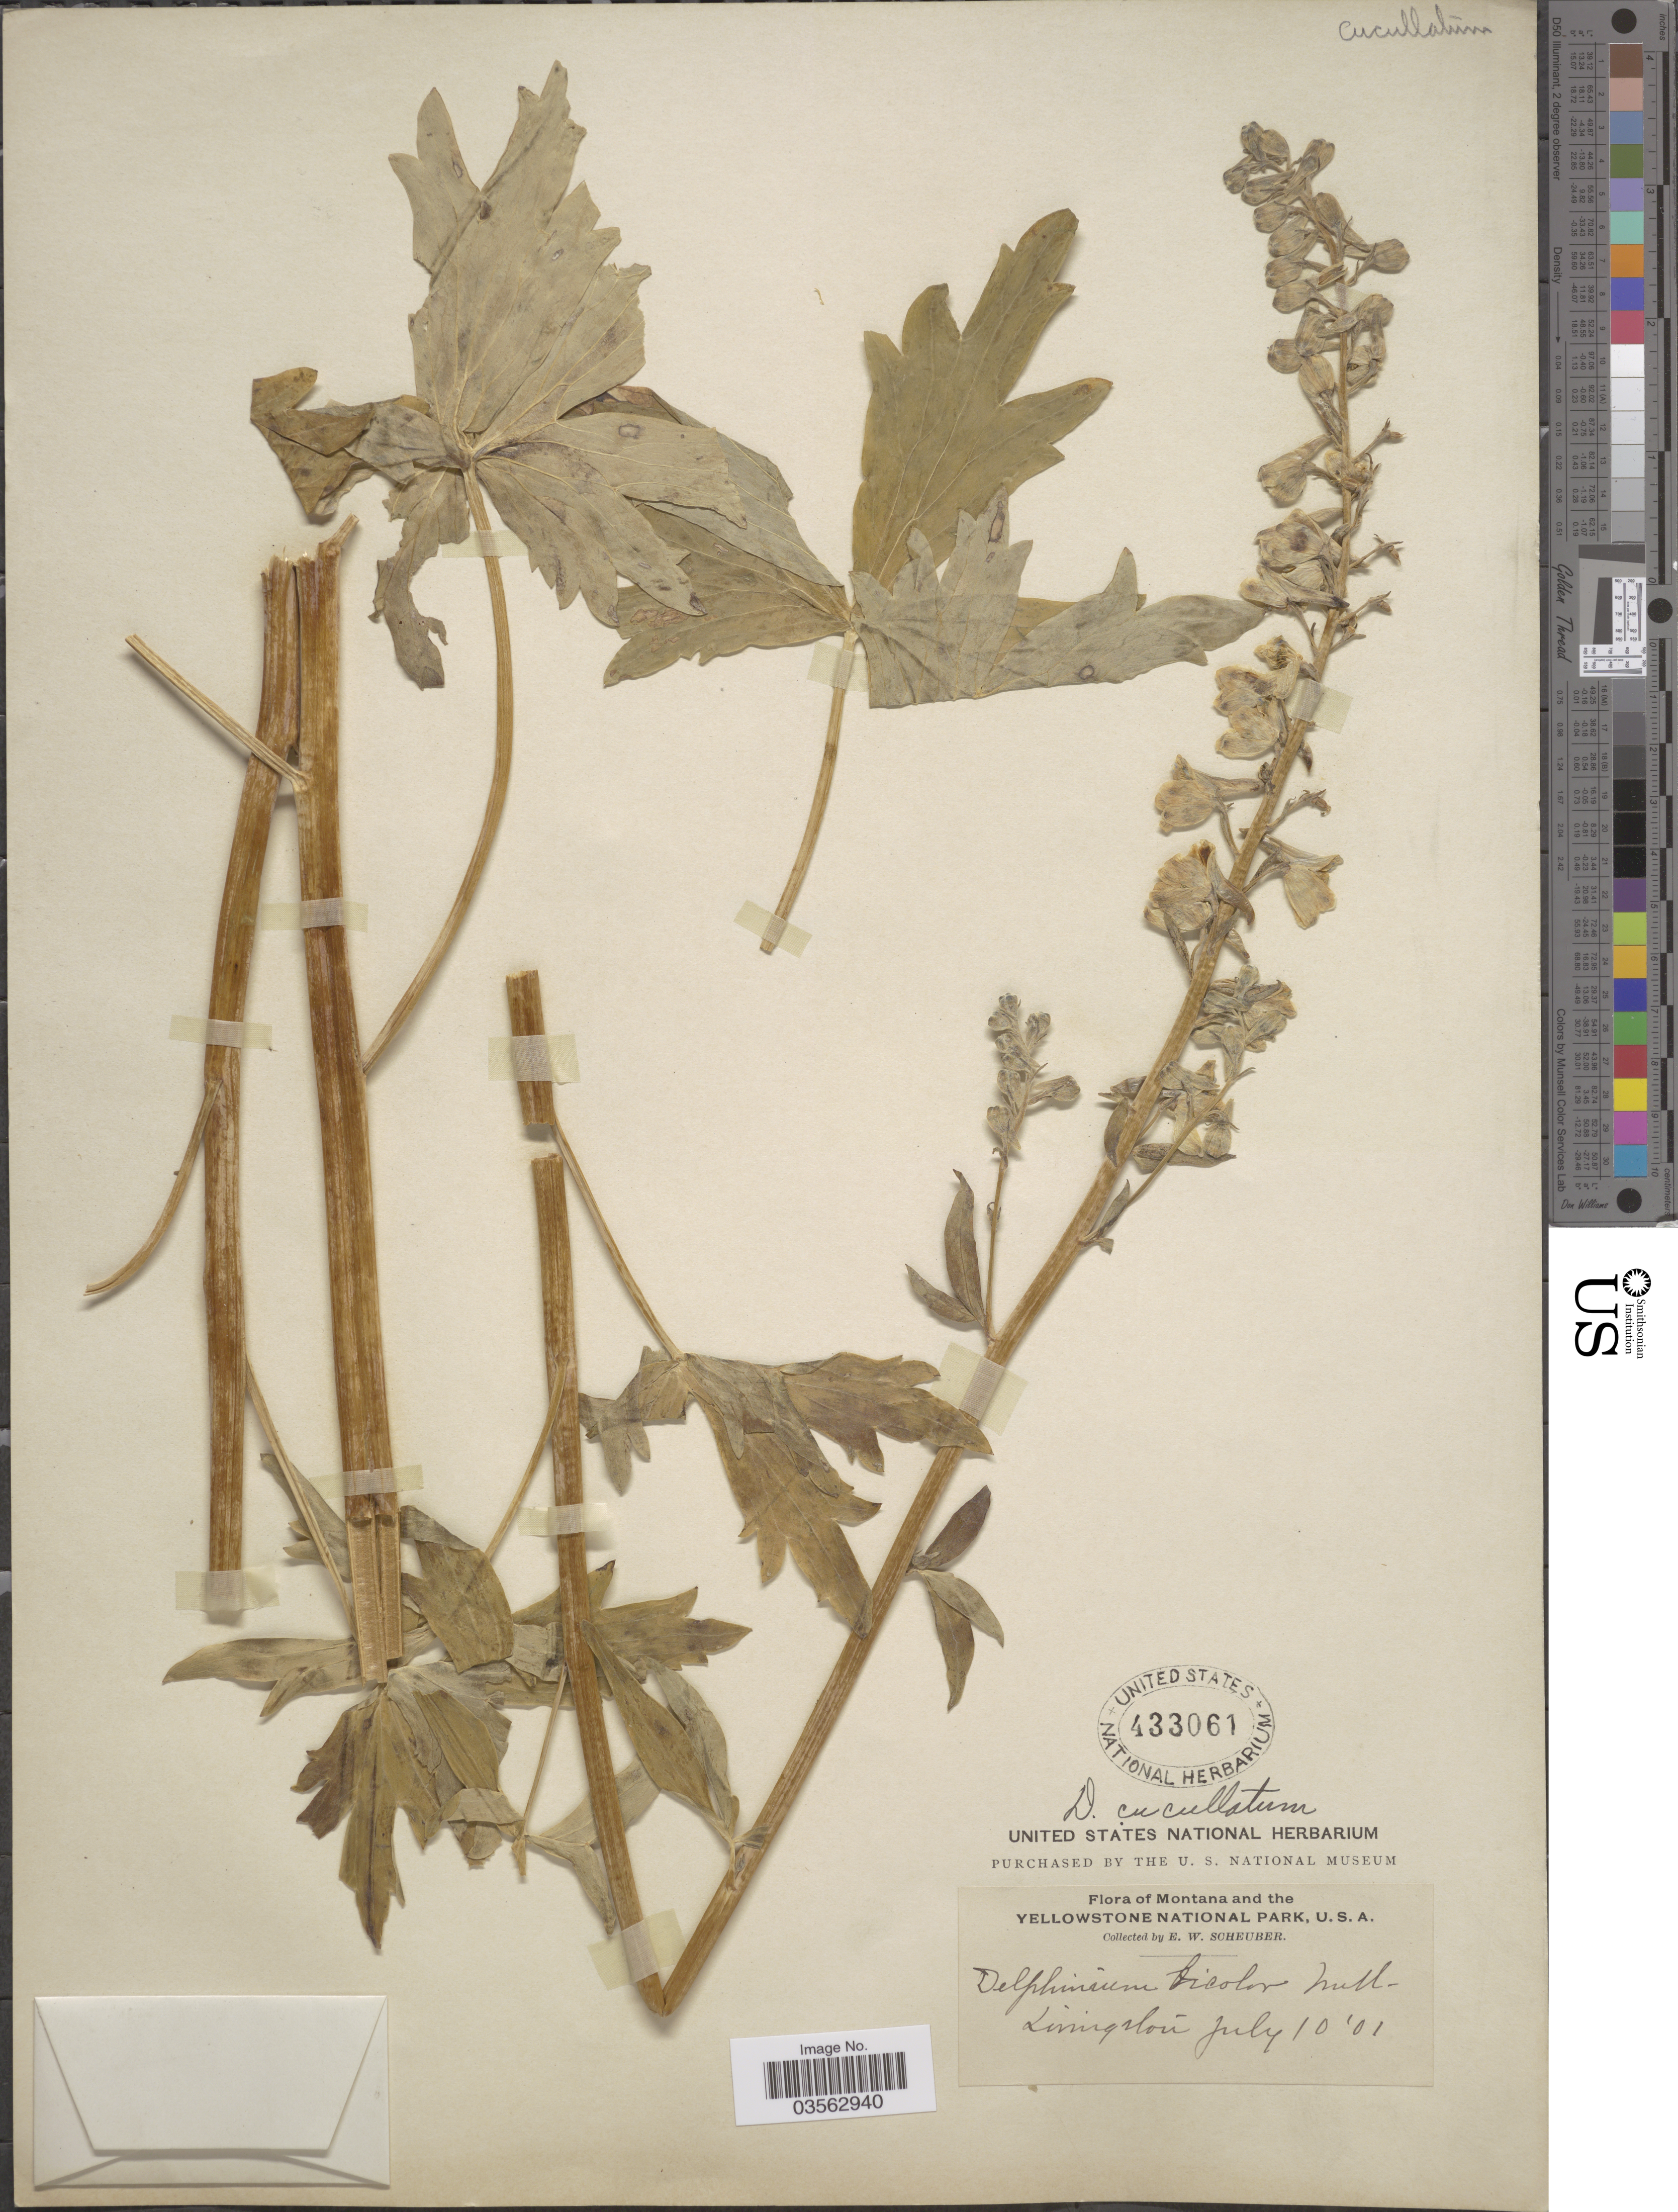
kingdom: Plantae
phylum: Tracheophyta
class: Magnoliopsida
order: Ranunculales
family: Ranunculaceae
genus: Delphinium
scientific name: Delphinium cucullatum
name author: E. Nelson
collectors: E. Scheuber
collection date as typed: Transcribed d/m/y: 10/7/1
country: United States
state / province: Montana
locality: The Yellowstone National Park. Livingston.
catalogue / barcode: US 433061